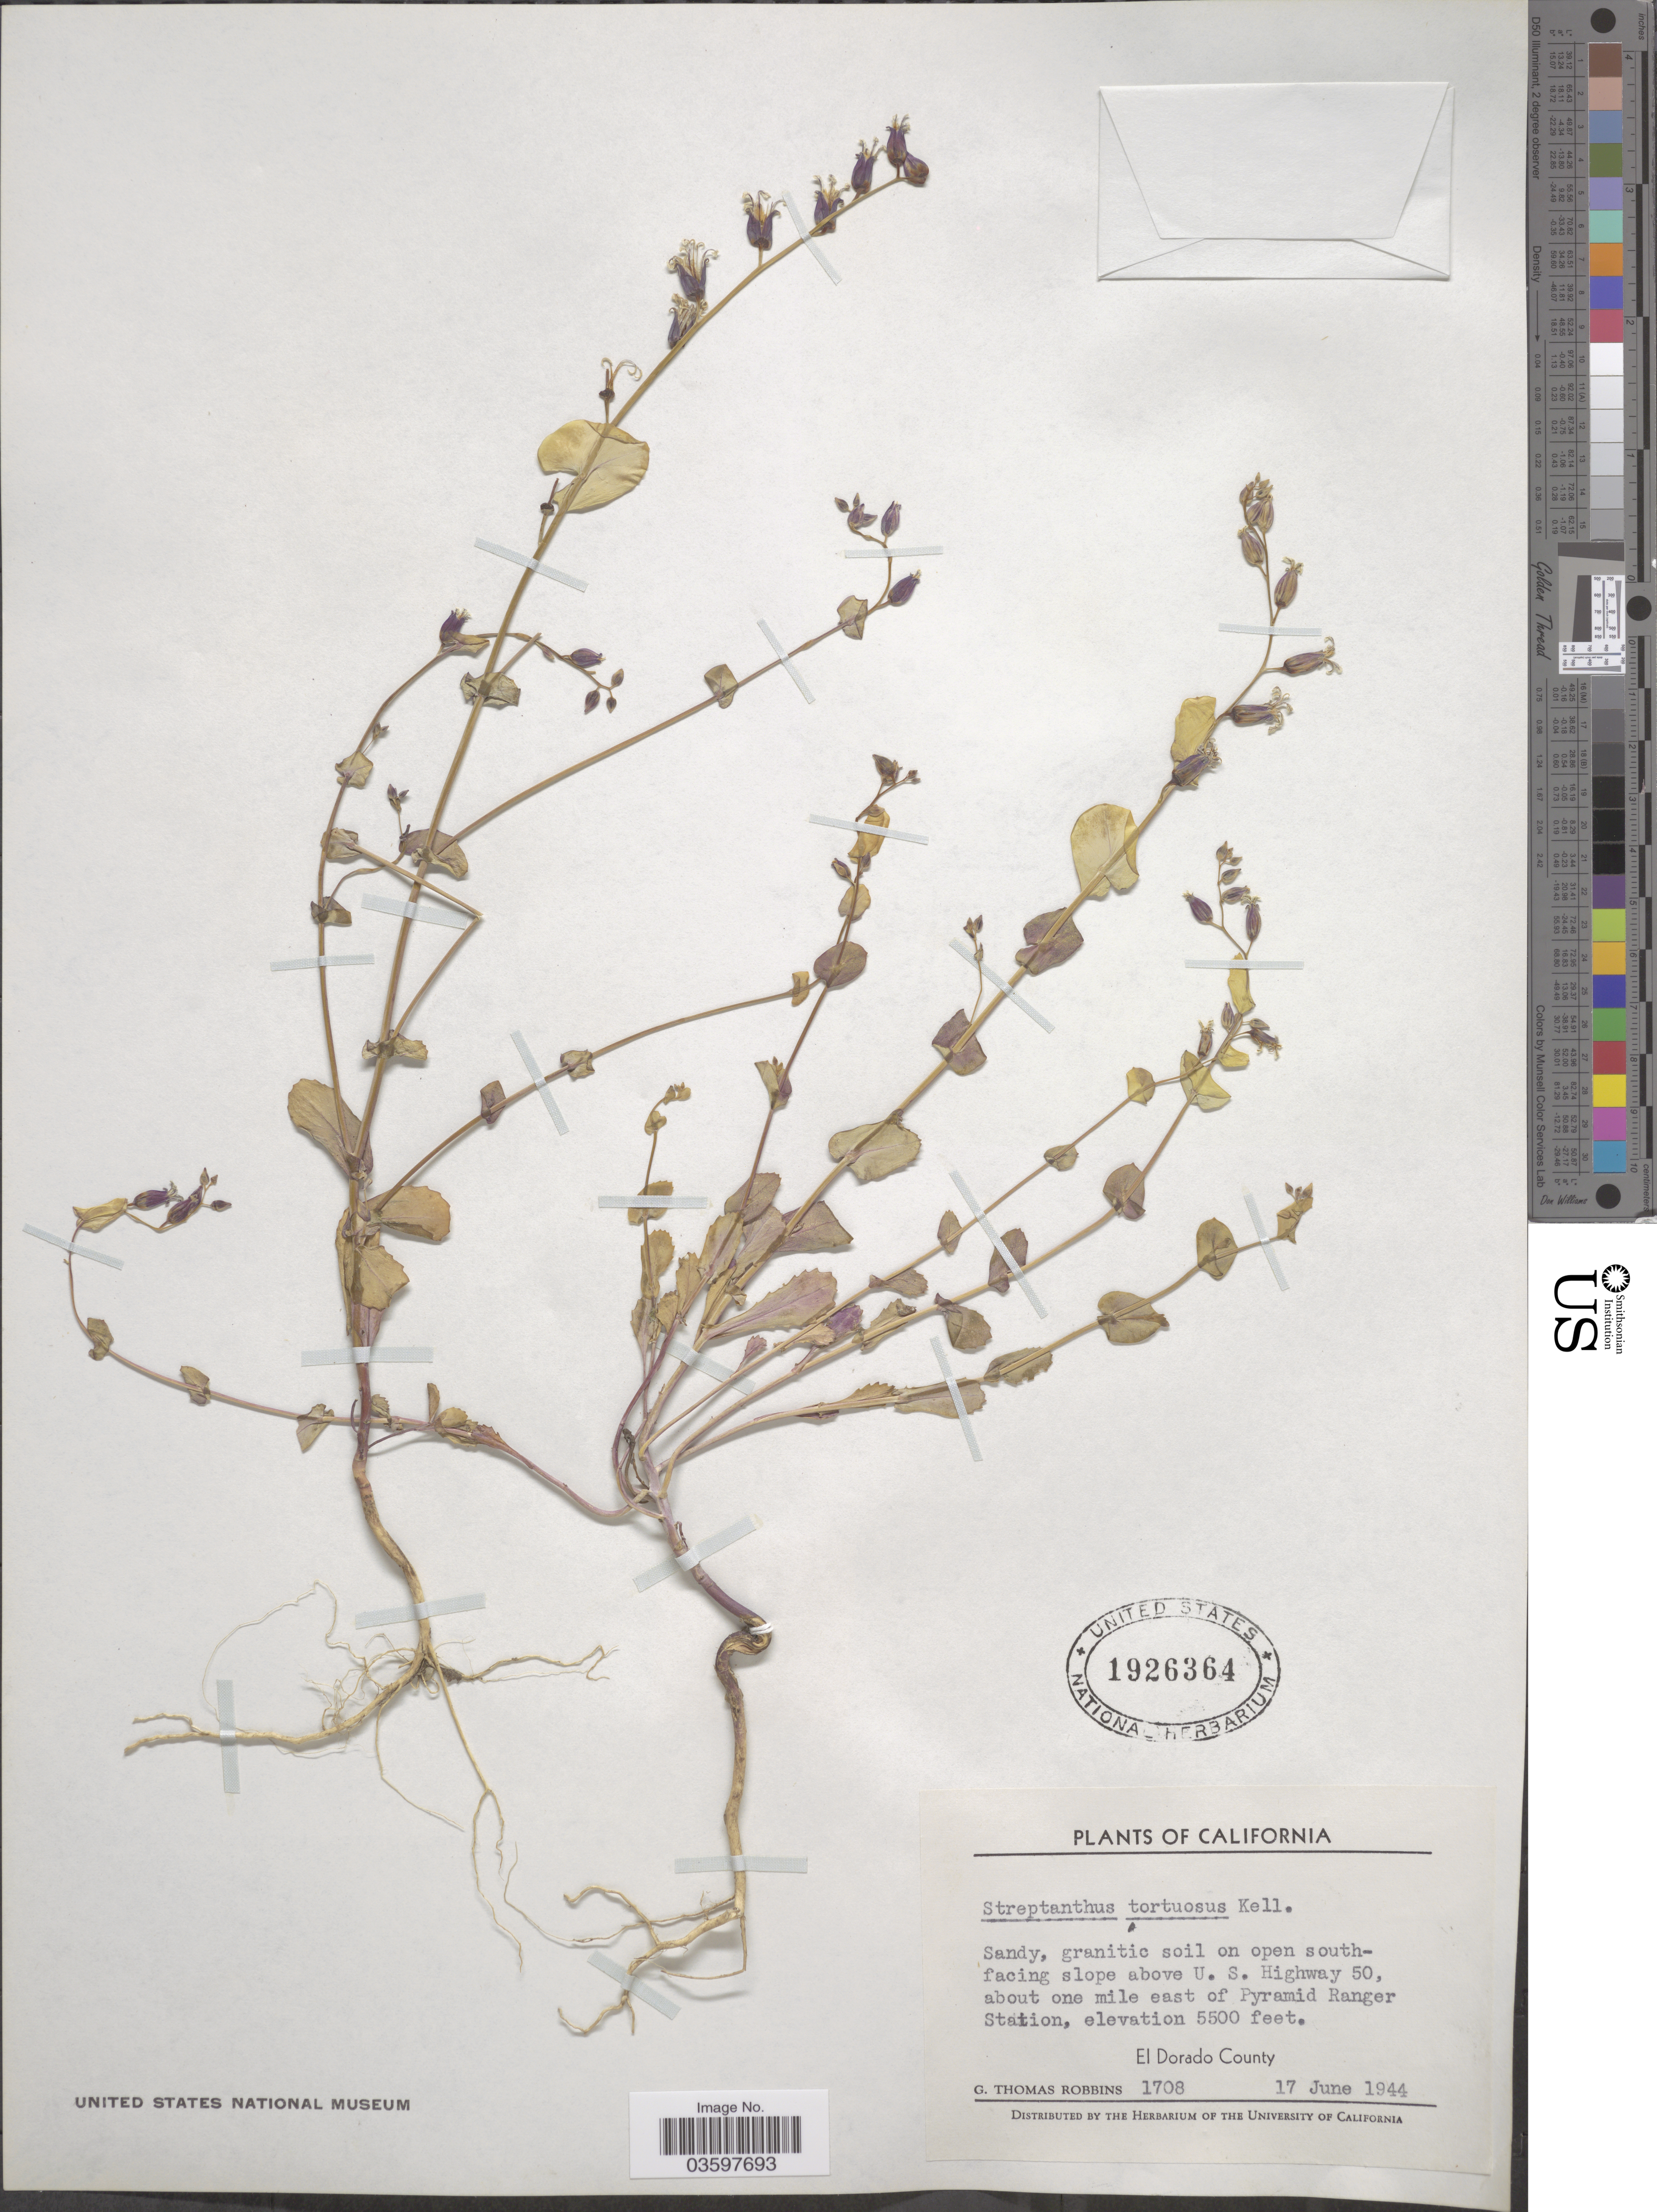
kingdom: Plantae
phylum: Tracheophyta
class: Magnoliopsida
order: Brassicales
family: Brassicaceae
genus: Streptanthus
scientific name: Streptanthus tortuosus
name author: Kellogg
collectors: G. T. Robbins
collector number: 1708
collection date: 1944-06-17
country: United States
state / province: California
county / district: El Dorado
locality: On open south-facing slope above U.S. Highway 50, about one mile east of Pyramid Ranger Station, El Dorado County.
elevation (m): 1676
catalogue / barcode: US 1926364